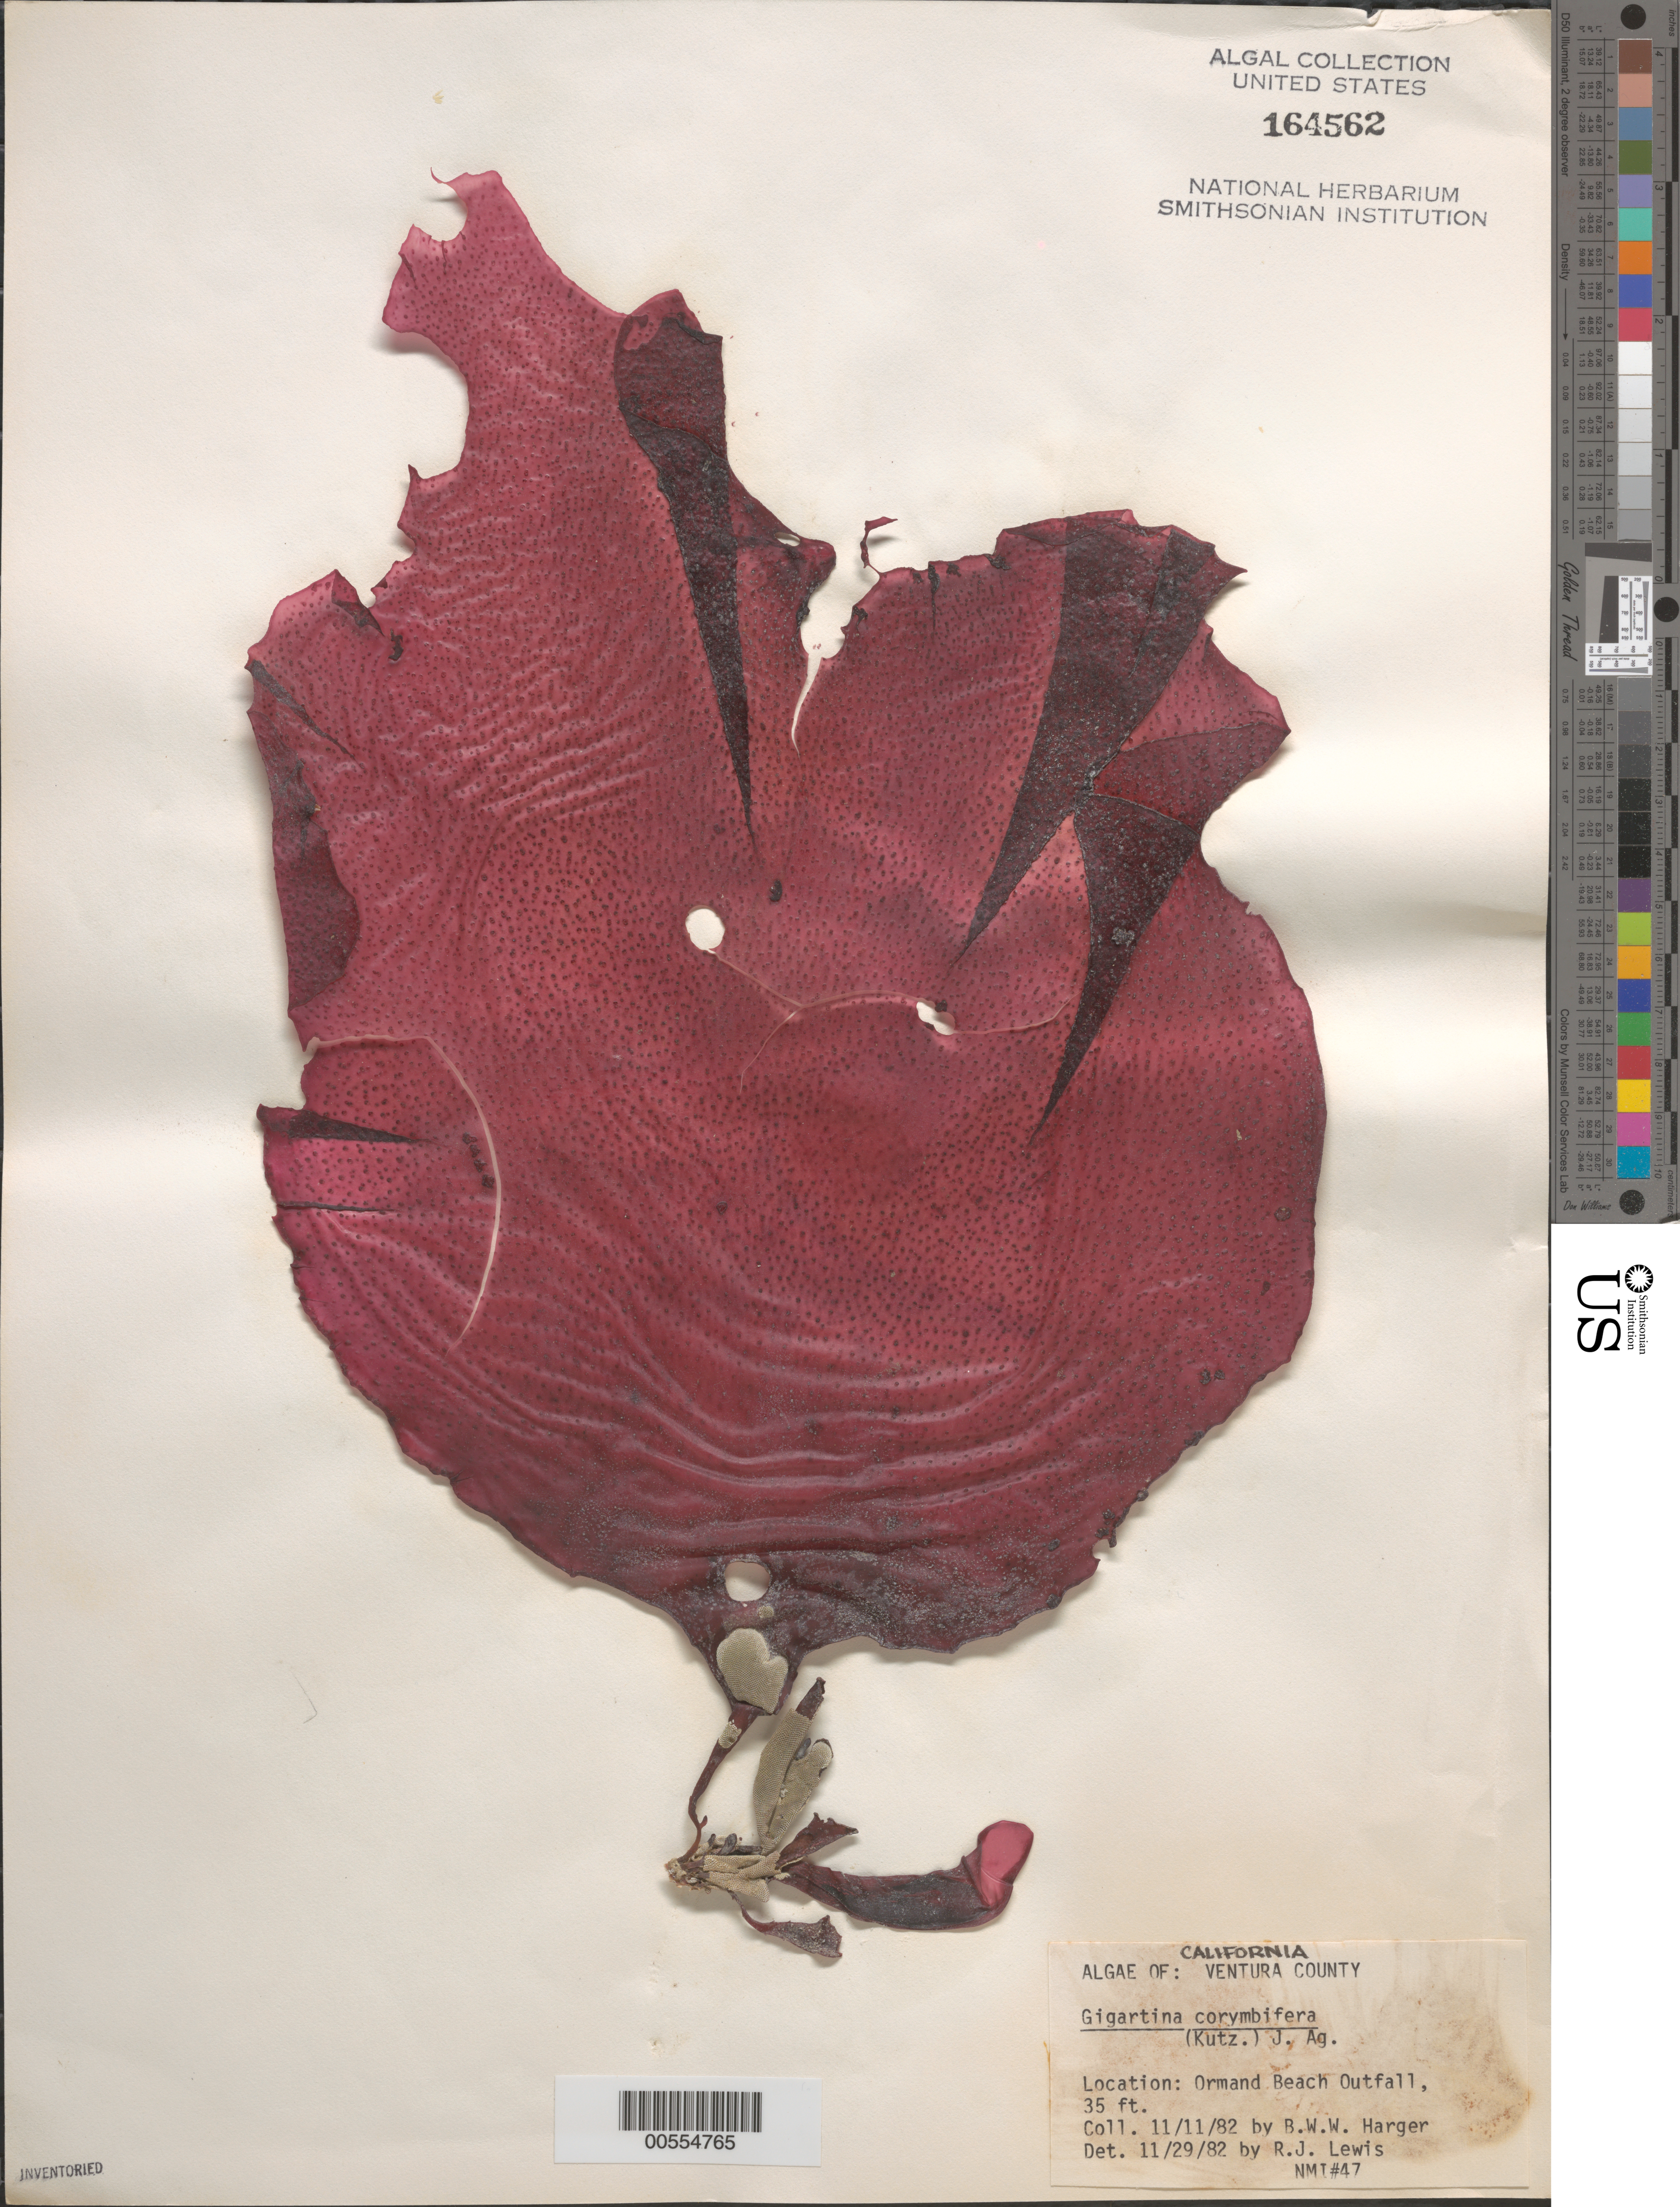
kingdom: Plantae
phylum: Rhodophyta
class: Florideophyceae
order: Gigartinales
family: Gigartinaceae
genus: Chondracanthus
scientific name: Chondracanthus corymbiferus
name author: (Kütz.) Guiry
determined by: Algae name updating Project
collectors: B. W. Harger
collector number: NMI 47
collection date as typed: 11 Nov 1982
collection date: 1982-11-11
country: United States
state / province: California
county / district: Ventura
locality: Ormand Beach outfall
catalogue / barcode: US 164562